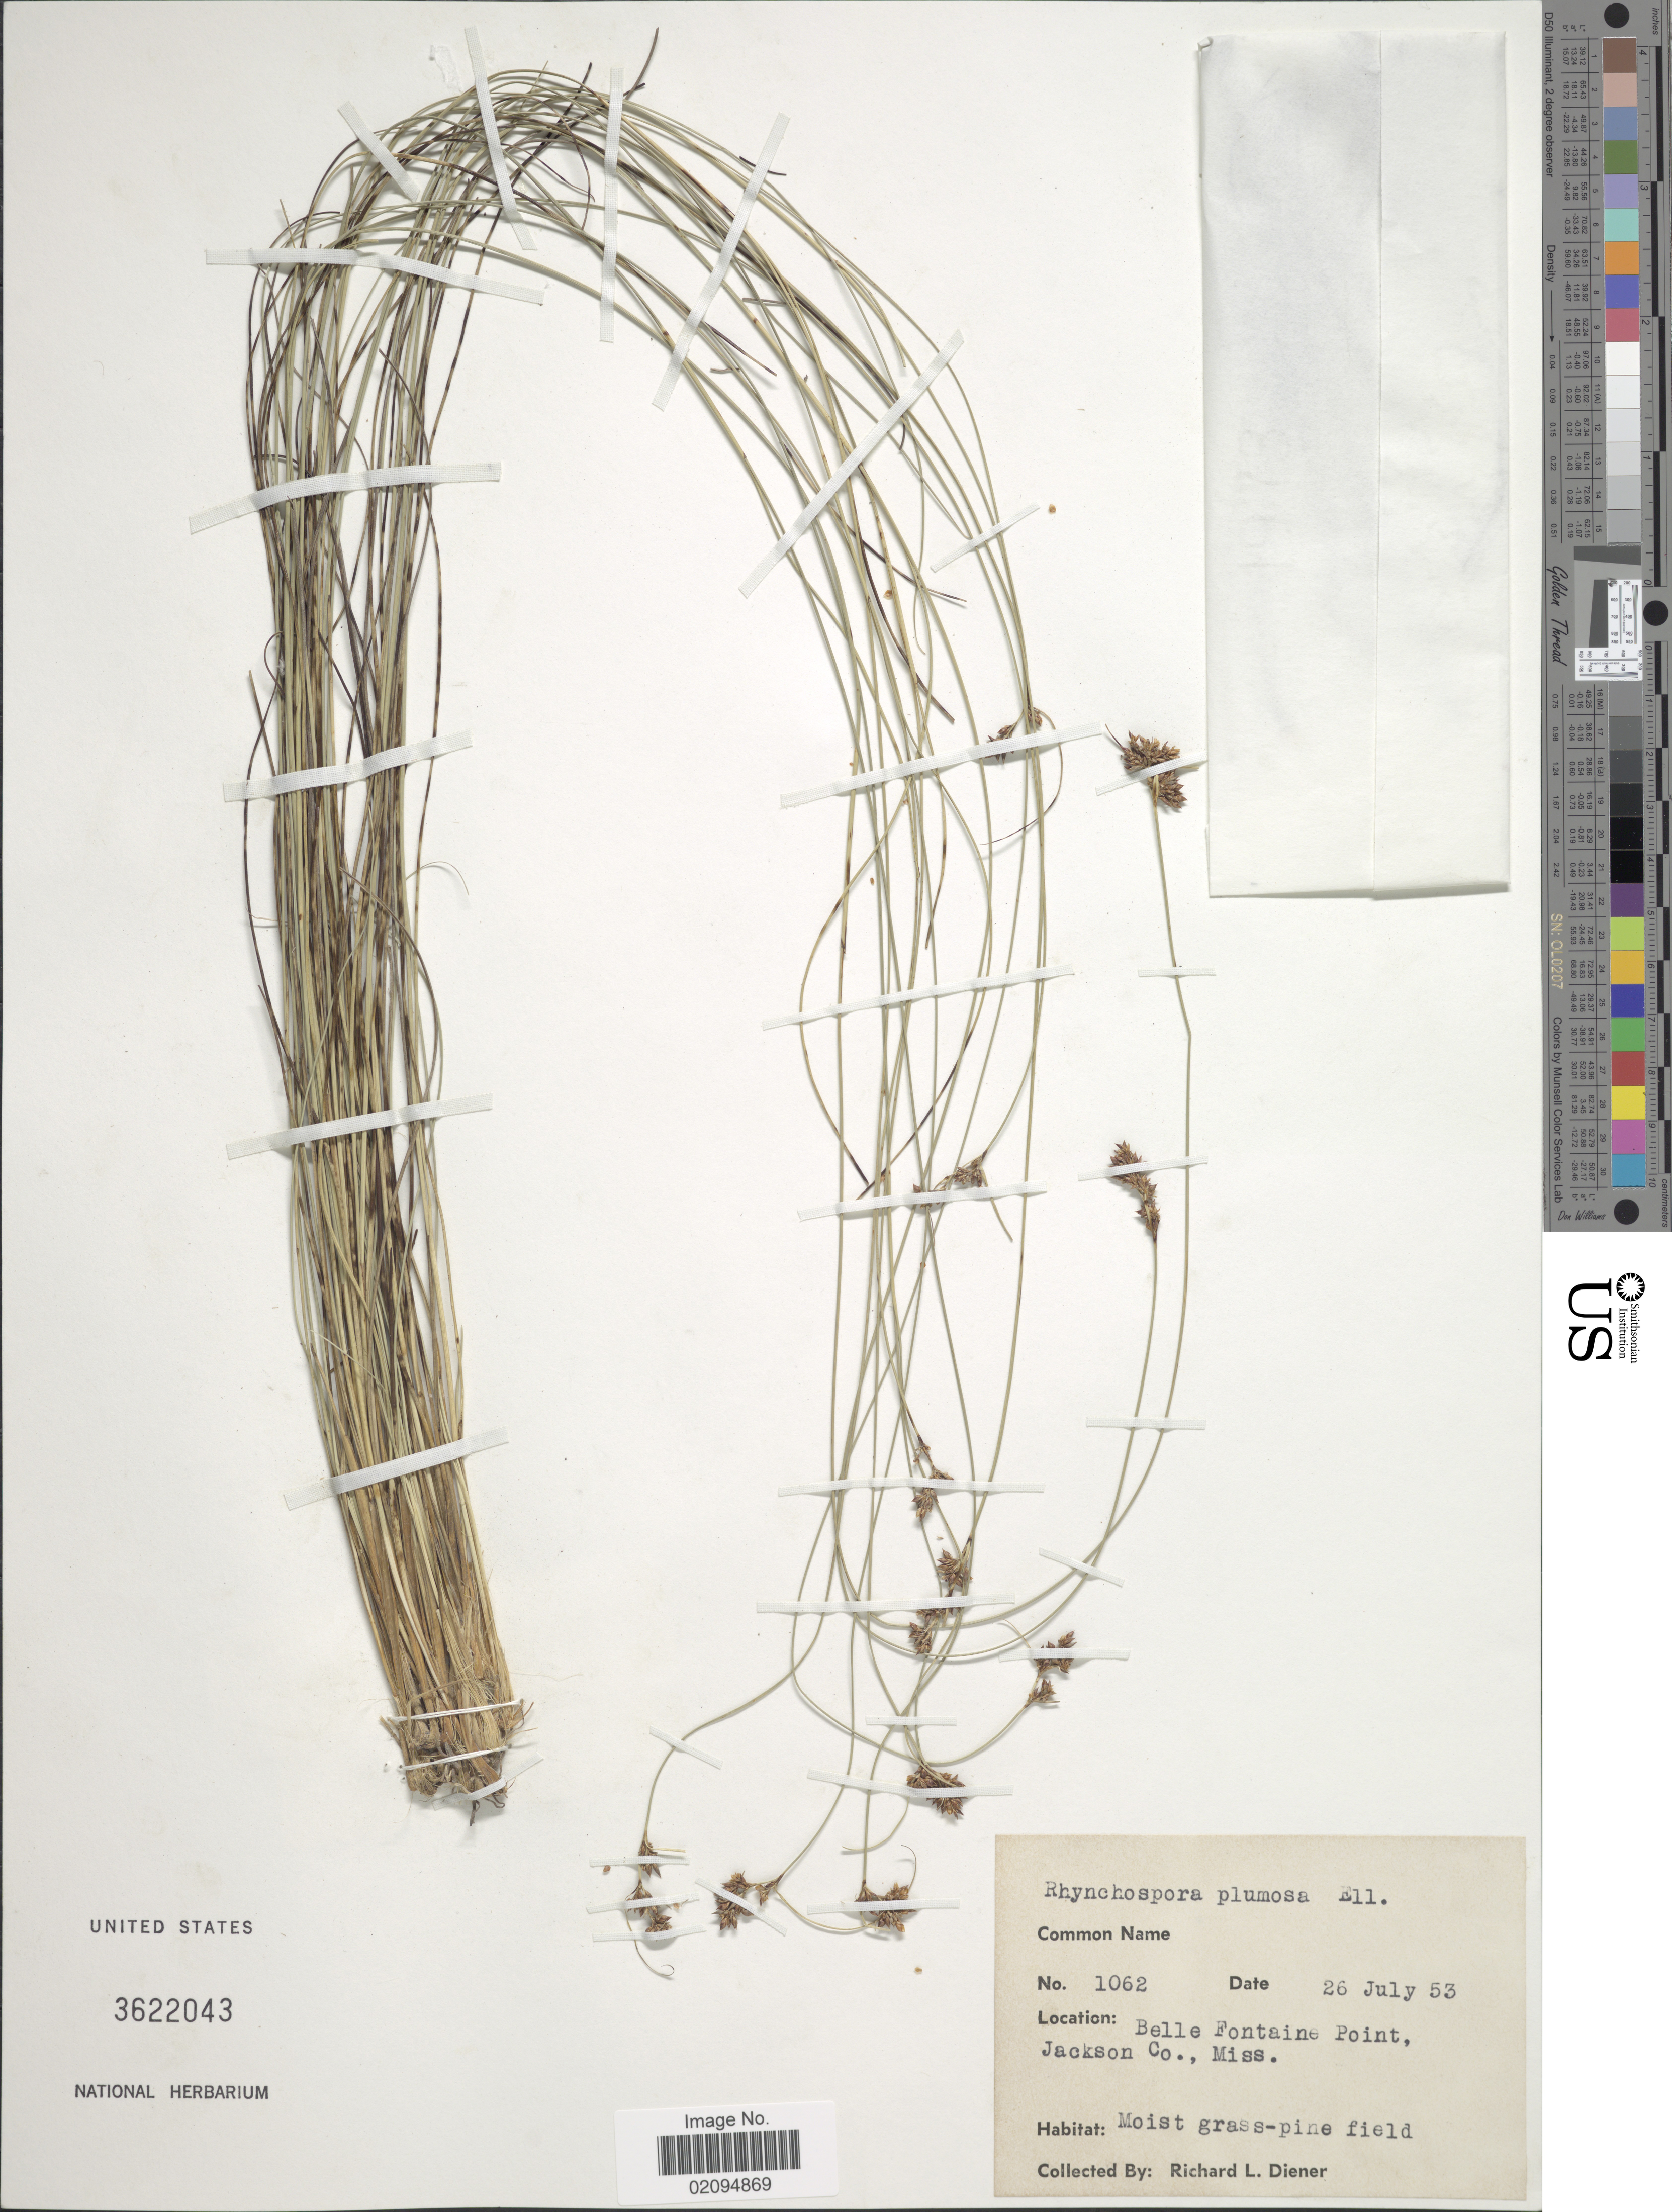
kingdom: Plantae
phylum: Tracheophyta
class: Liliopsida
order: Poales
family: Cyperaceae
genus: Rhynchospora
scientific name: Rhynchospora plumosa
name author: Elliott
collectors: R. Diener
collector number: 1062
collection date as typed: Transcribed d/m/y: 26/7/53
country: United States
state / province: Mississippi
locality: Belle Fontaine Point, Jackson Co.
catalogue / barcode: US 3622043